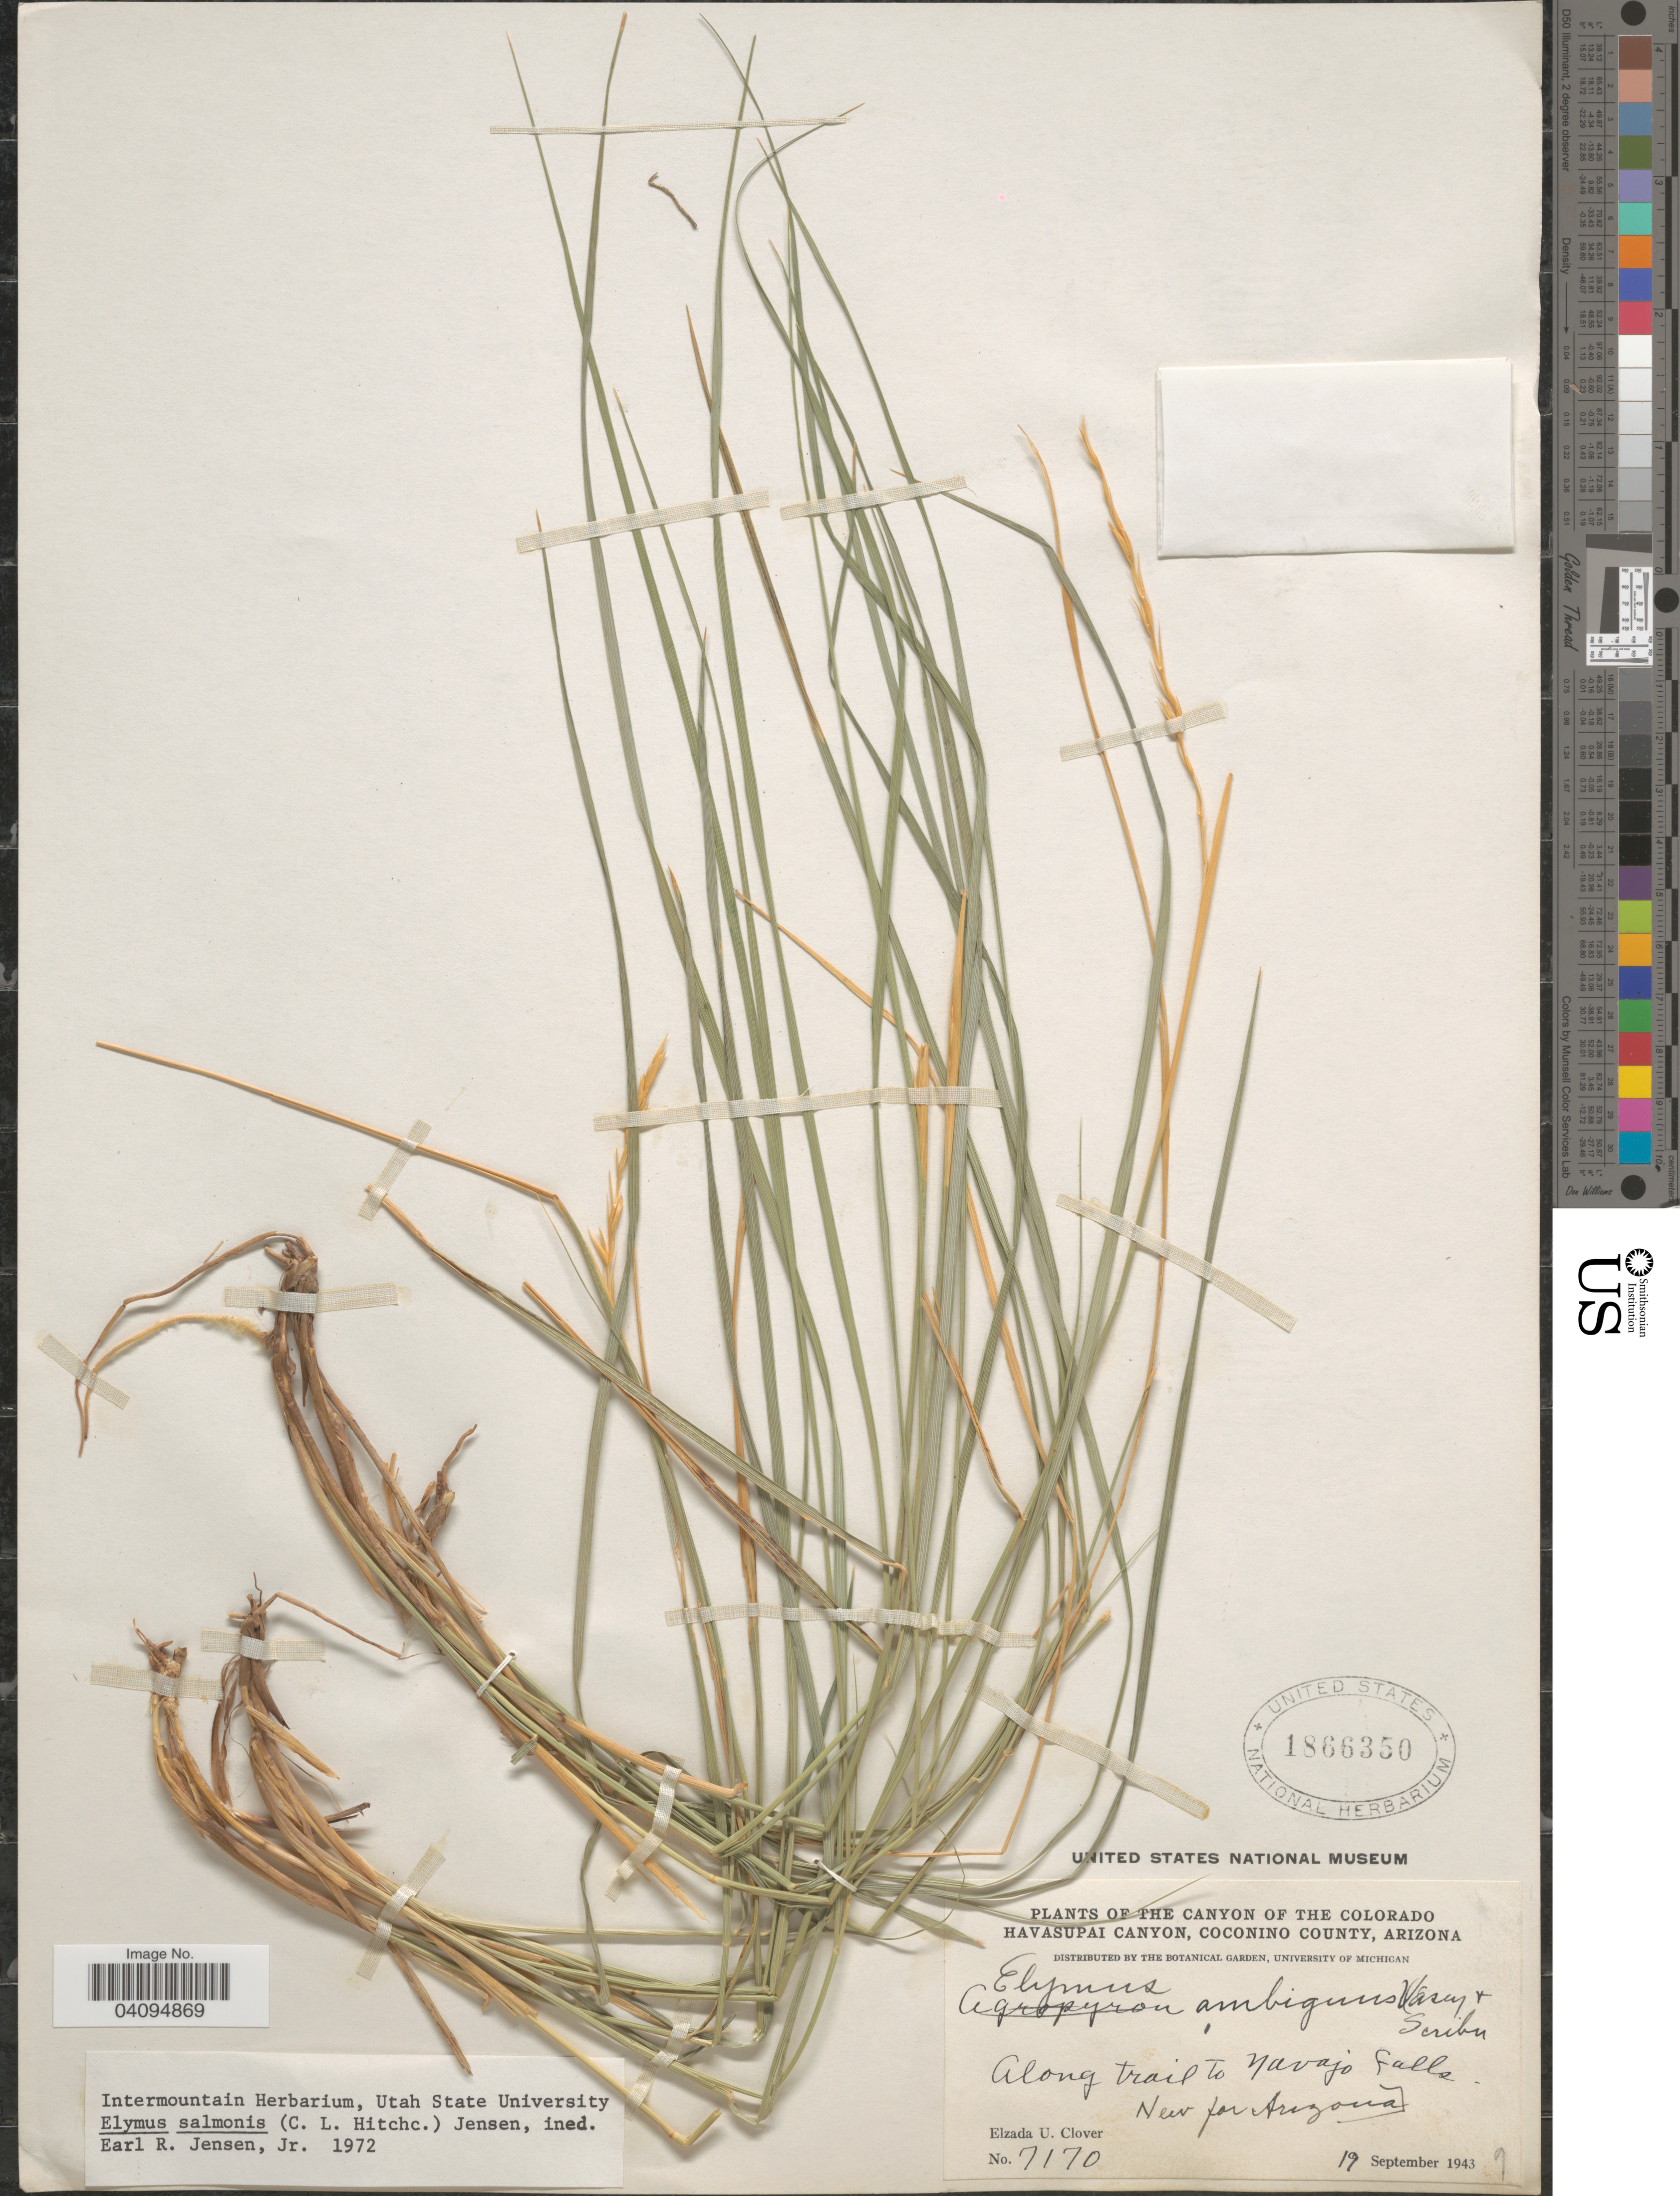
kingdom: Plantae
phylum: Tracheophyta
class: Liliopsida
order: Poales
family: Poaceae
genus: Elymus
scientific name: Elymus salmonis ined.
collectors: E. U. Clover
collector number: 7170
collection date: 1943-09-19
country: United States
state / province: Colorado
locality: The Canyon of the Colorado. Along trail to Navajo falls. New for Arizona.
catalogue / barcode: US 1866350